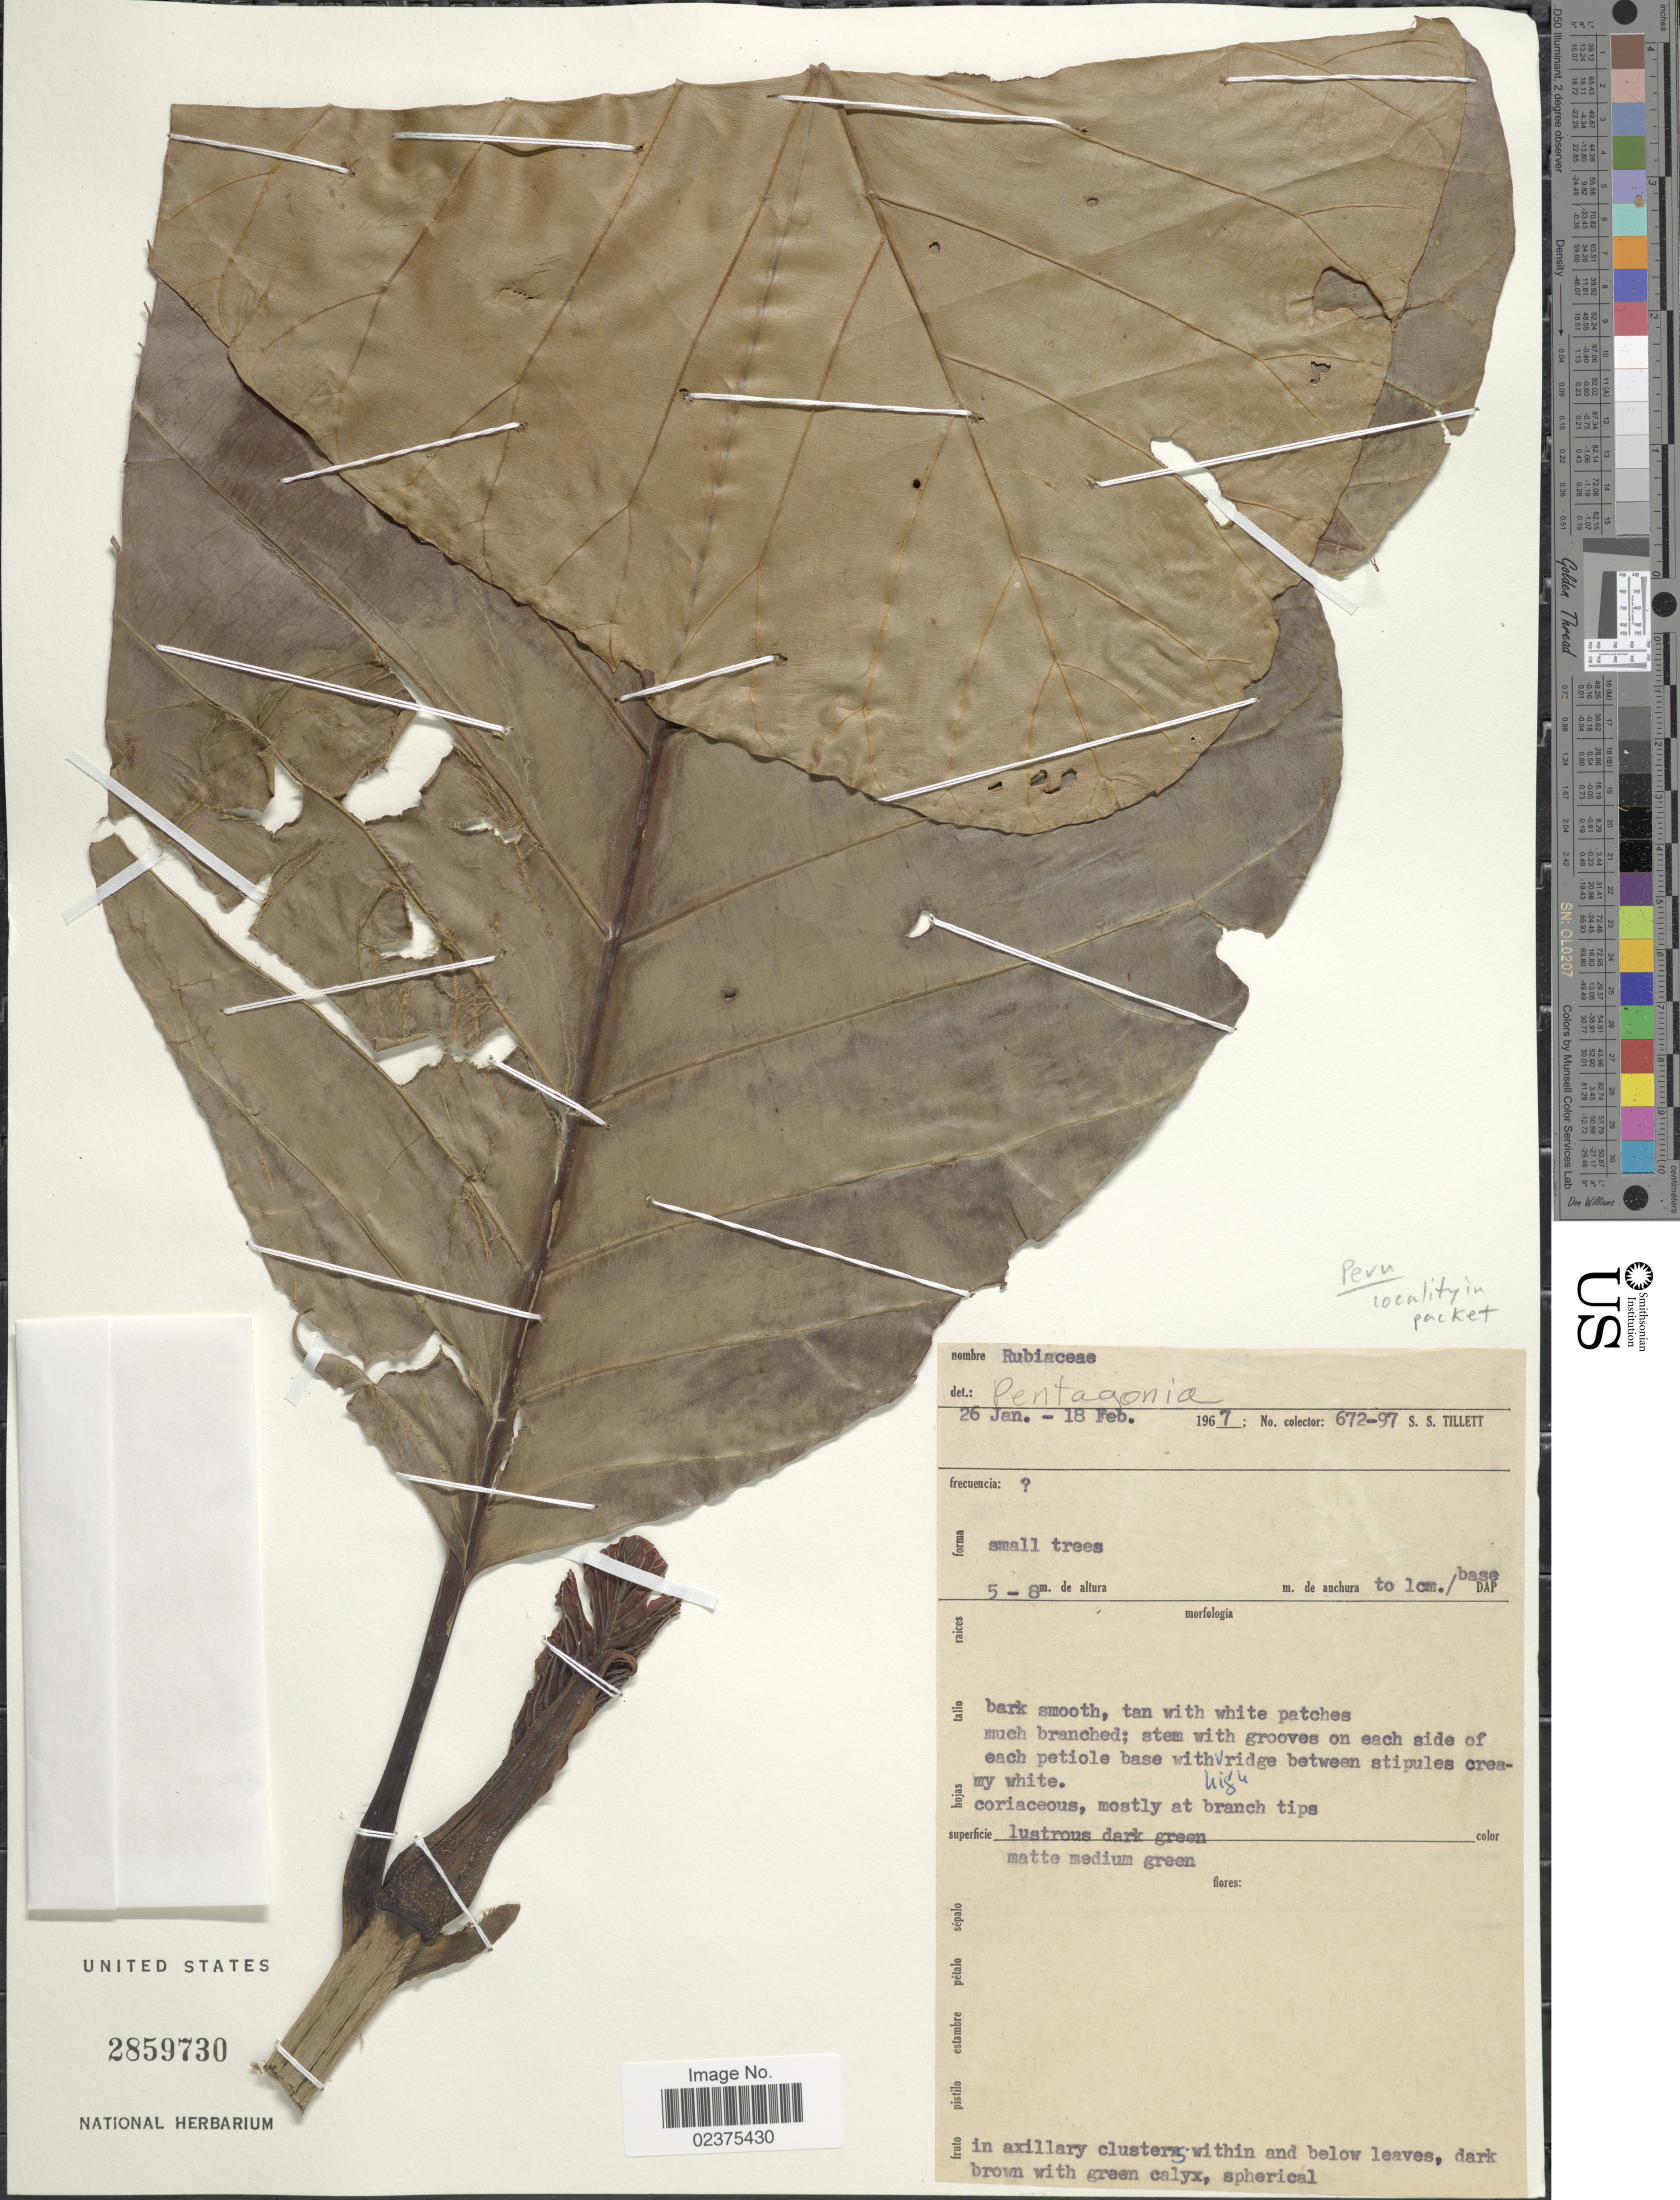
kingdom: Plantae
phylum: Tracheophyta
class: Magnoliopsida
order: Gentianales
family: Rubiaceae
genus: Pentagonia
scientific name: Pentagonia sp.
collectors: S. S. Tillett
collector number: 672-97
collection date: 1967-01-26/1967-02-18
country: Peru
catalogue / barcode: US 2859730